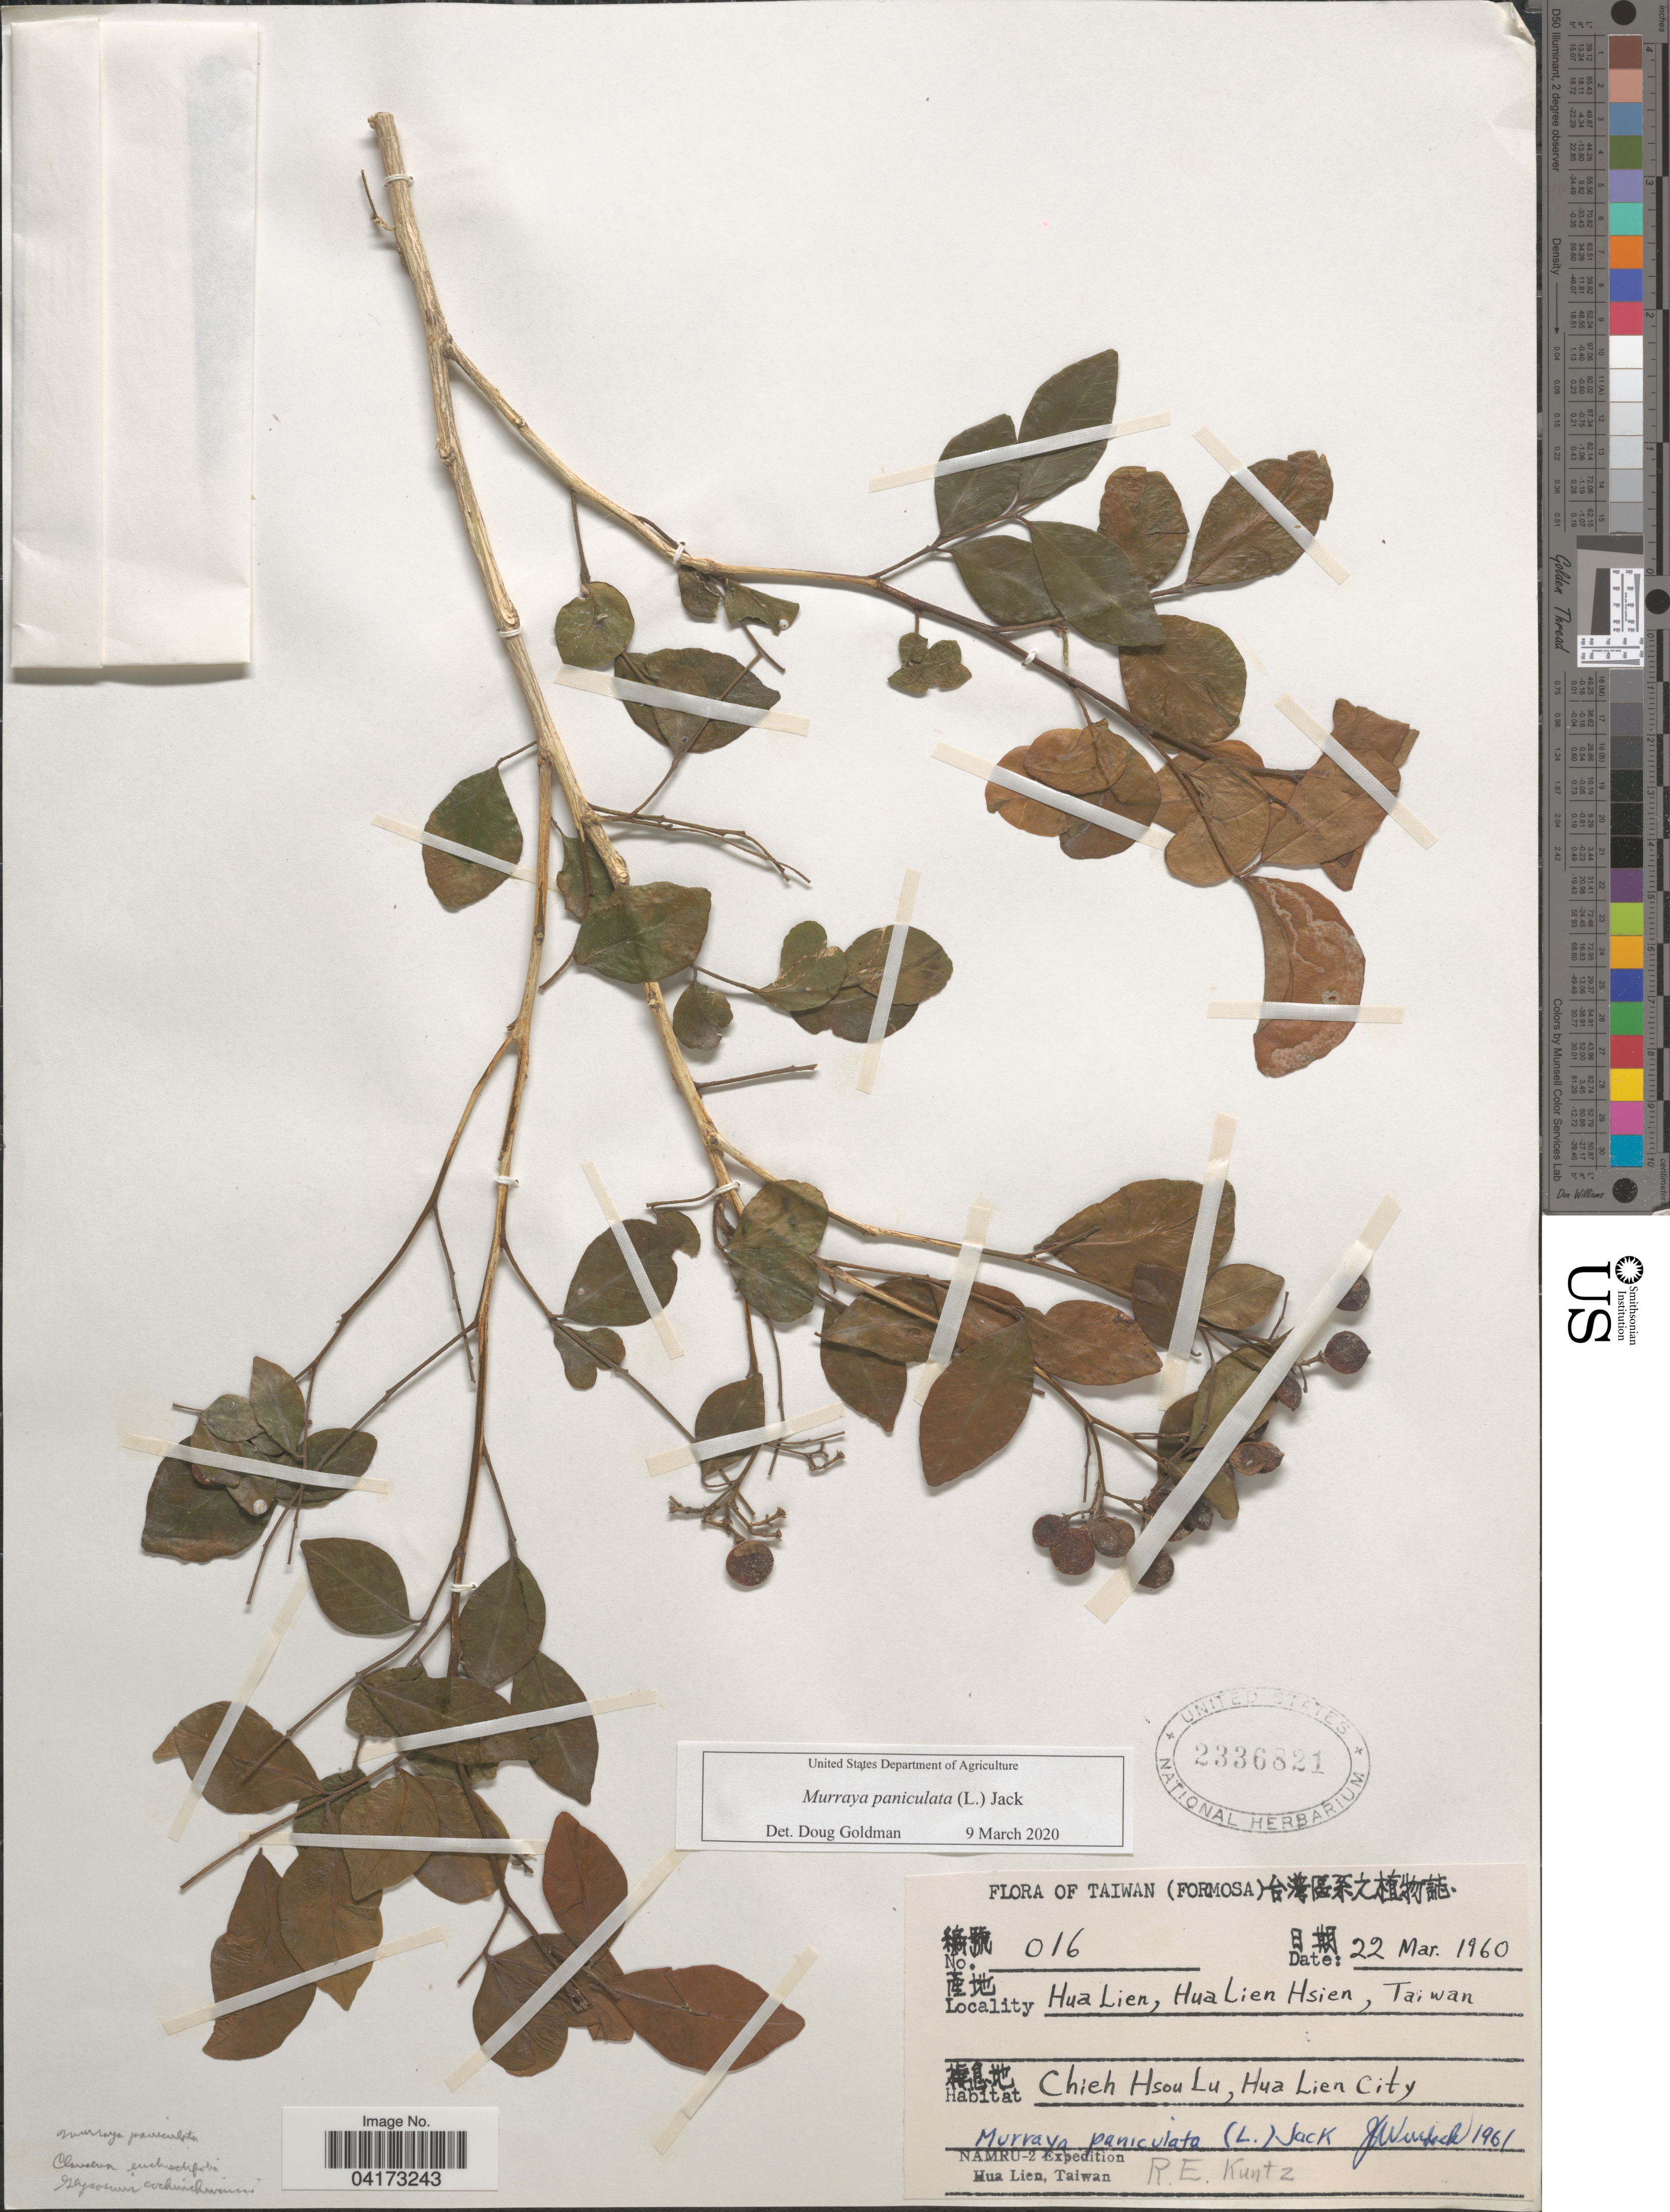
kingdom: Plantae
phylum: Tracheophyta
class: Magnoliopsida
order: Sapindales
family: Rutaceae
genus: Murraya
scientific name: Murraya paniculata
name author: (L.) Jack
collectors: R. E. Kuntz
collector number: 016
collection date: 1960-03-22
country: Taiwan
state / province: Hualien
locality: Hua Lien, Hua Lien Hsien. Chieh Hsou Lu, Hua Lien City.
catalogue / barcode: US 2336821